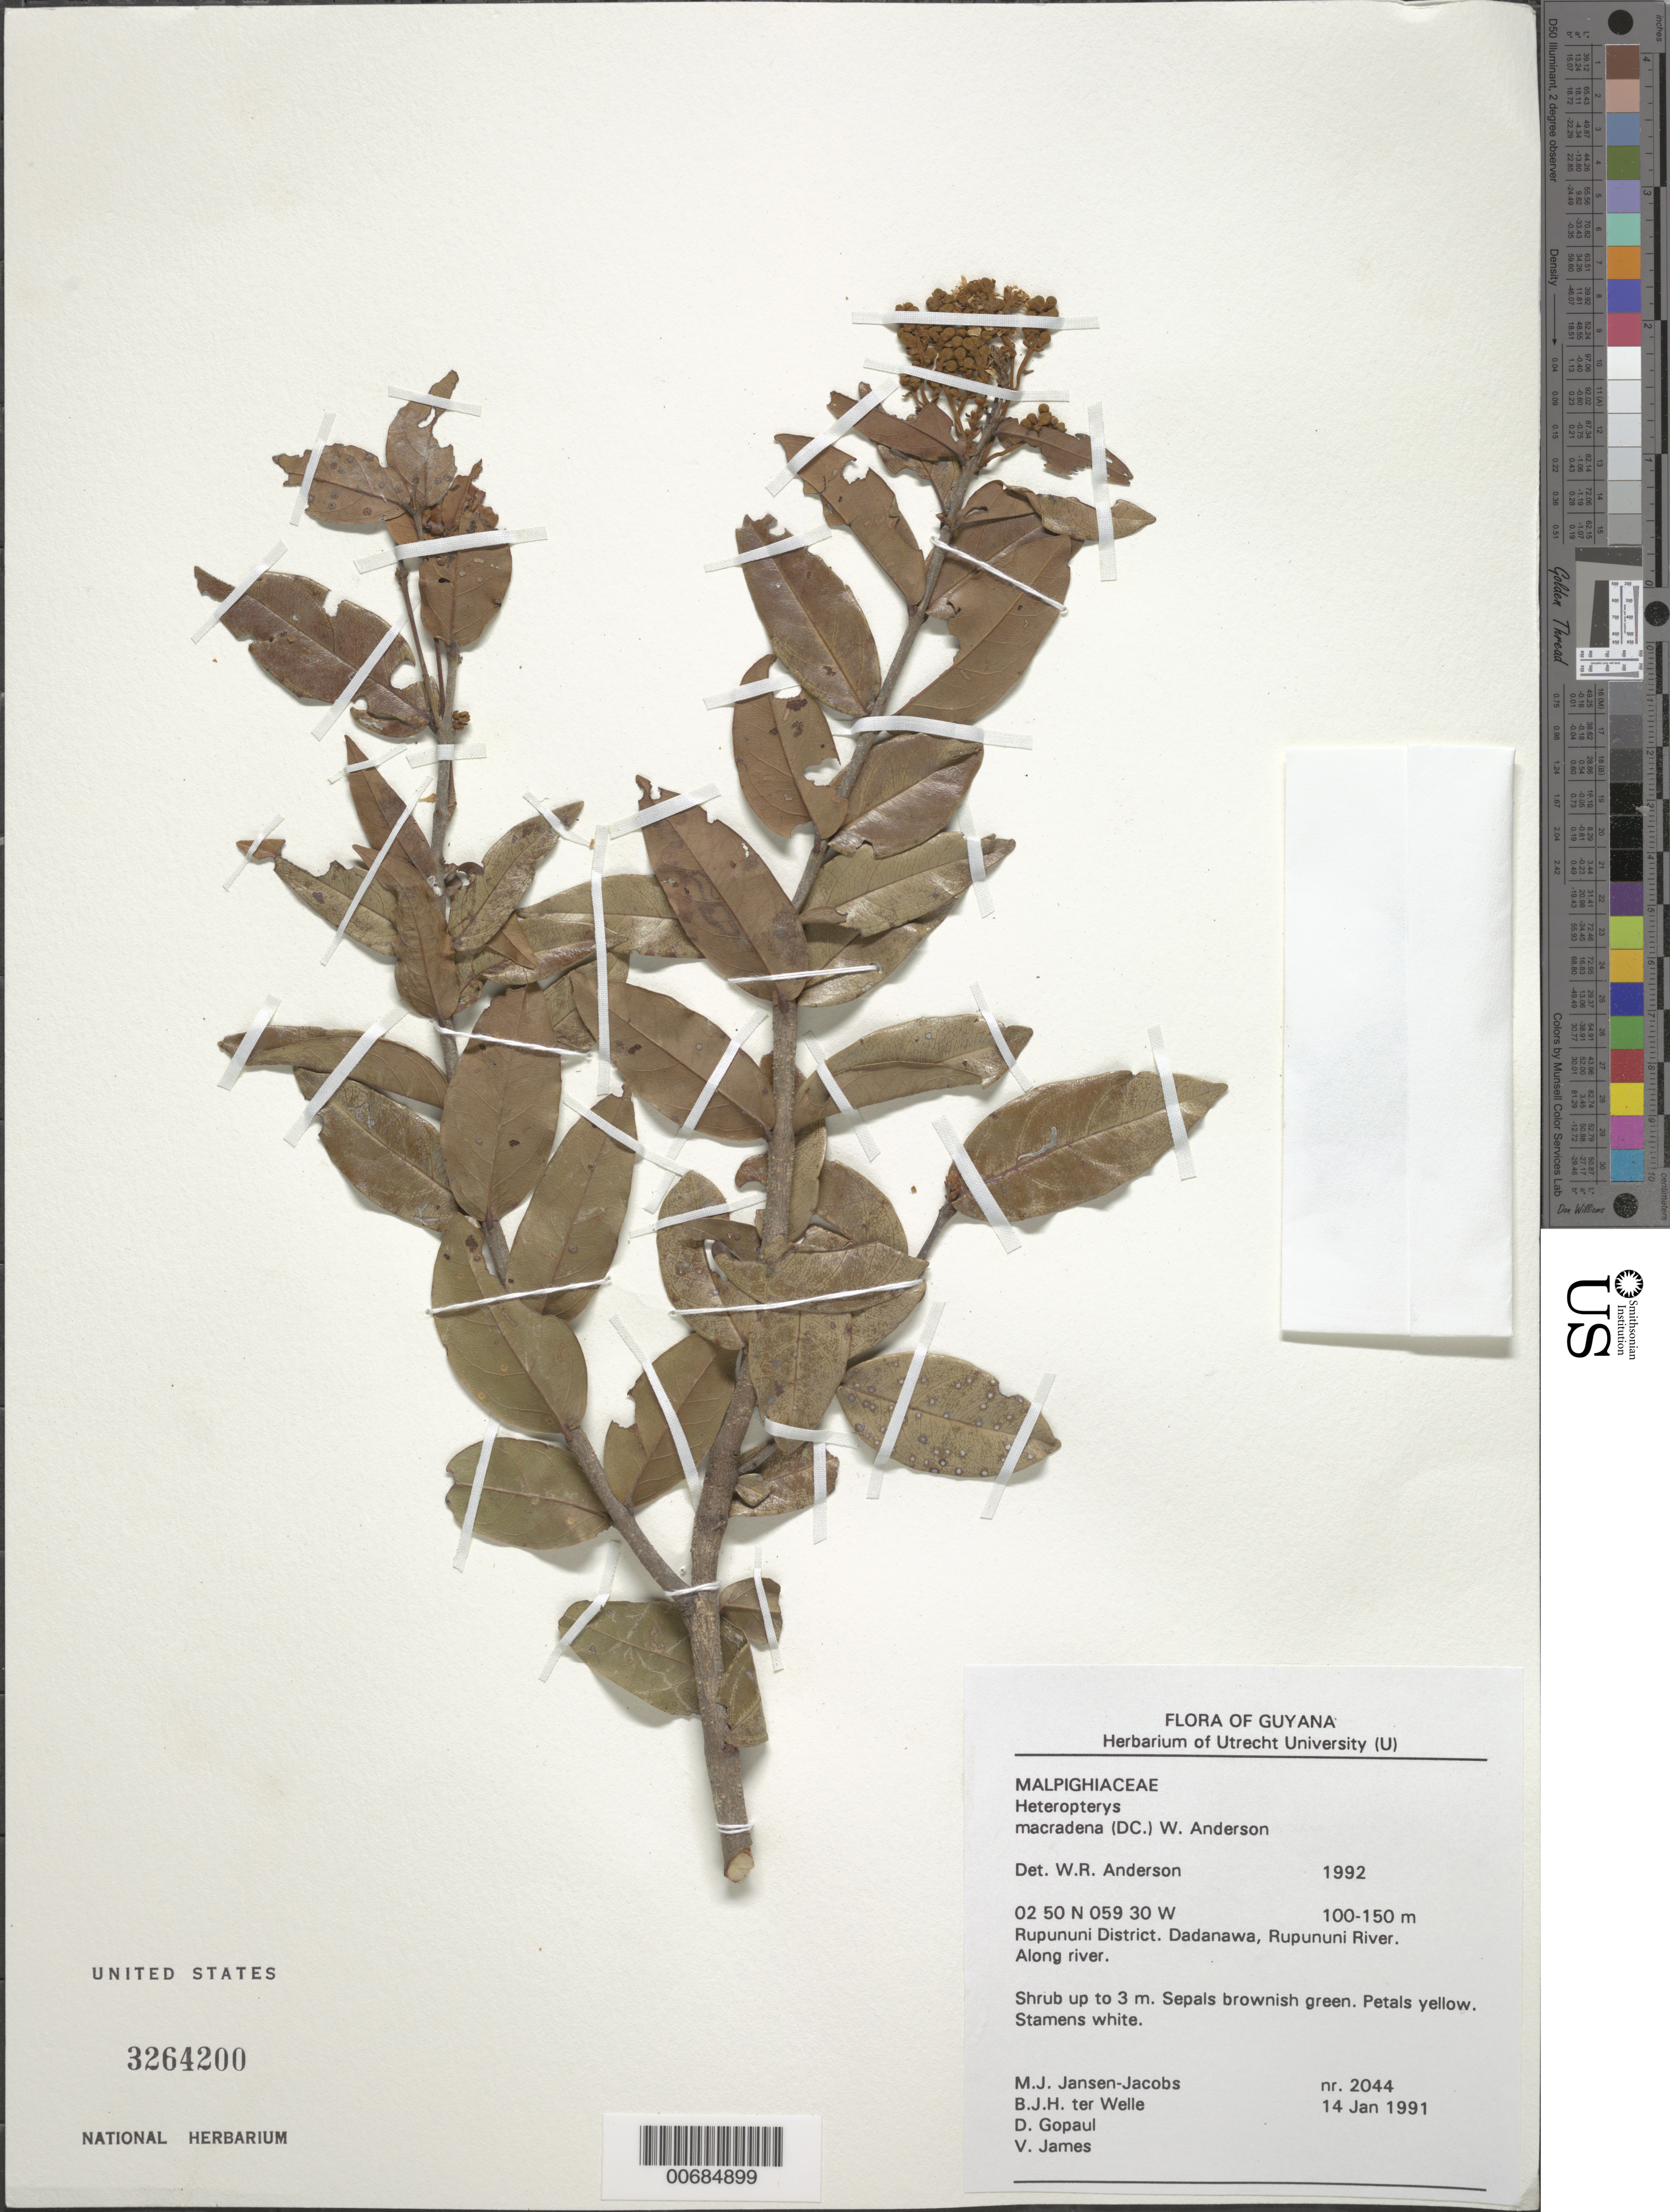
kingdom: Plantae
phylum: Tracheophyta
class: Magnoliopsida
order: Malpighiales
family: Malpighiaceae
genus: Heteropterys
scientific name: Heteropterys macradena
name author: (DC.) W.R. Anderson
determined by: Anderson, W. R., (MICH), University of Michigan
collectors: M. J. Jansen-Jacobs, B. Welle, D. Gopaul & V. James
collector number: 2044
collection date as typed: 14-Jan-91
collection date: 1991-01-14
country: Guyana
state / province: U. Takutu-U. Essequibo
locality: Dadanawa, Rupununi River, Rupununi District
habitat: Along river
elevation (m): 100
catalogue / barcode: US 3264200